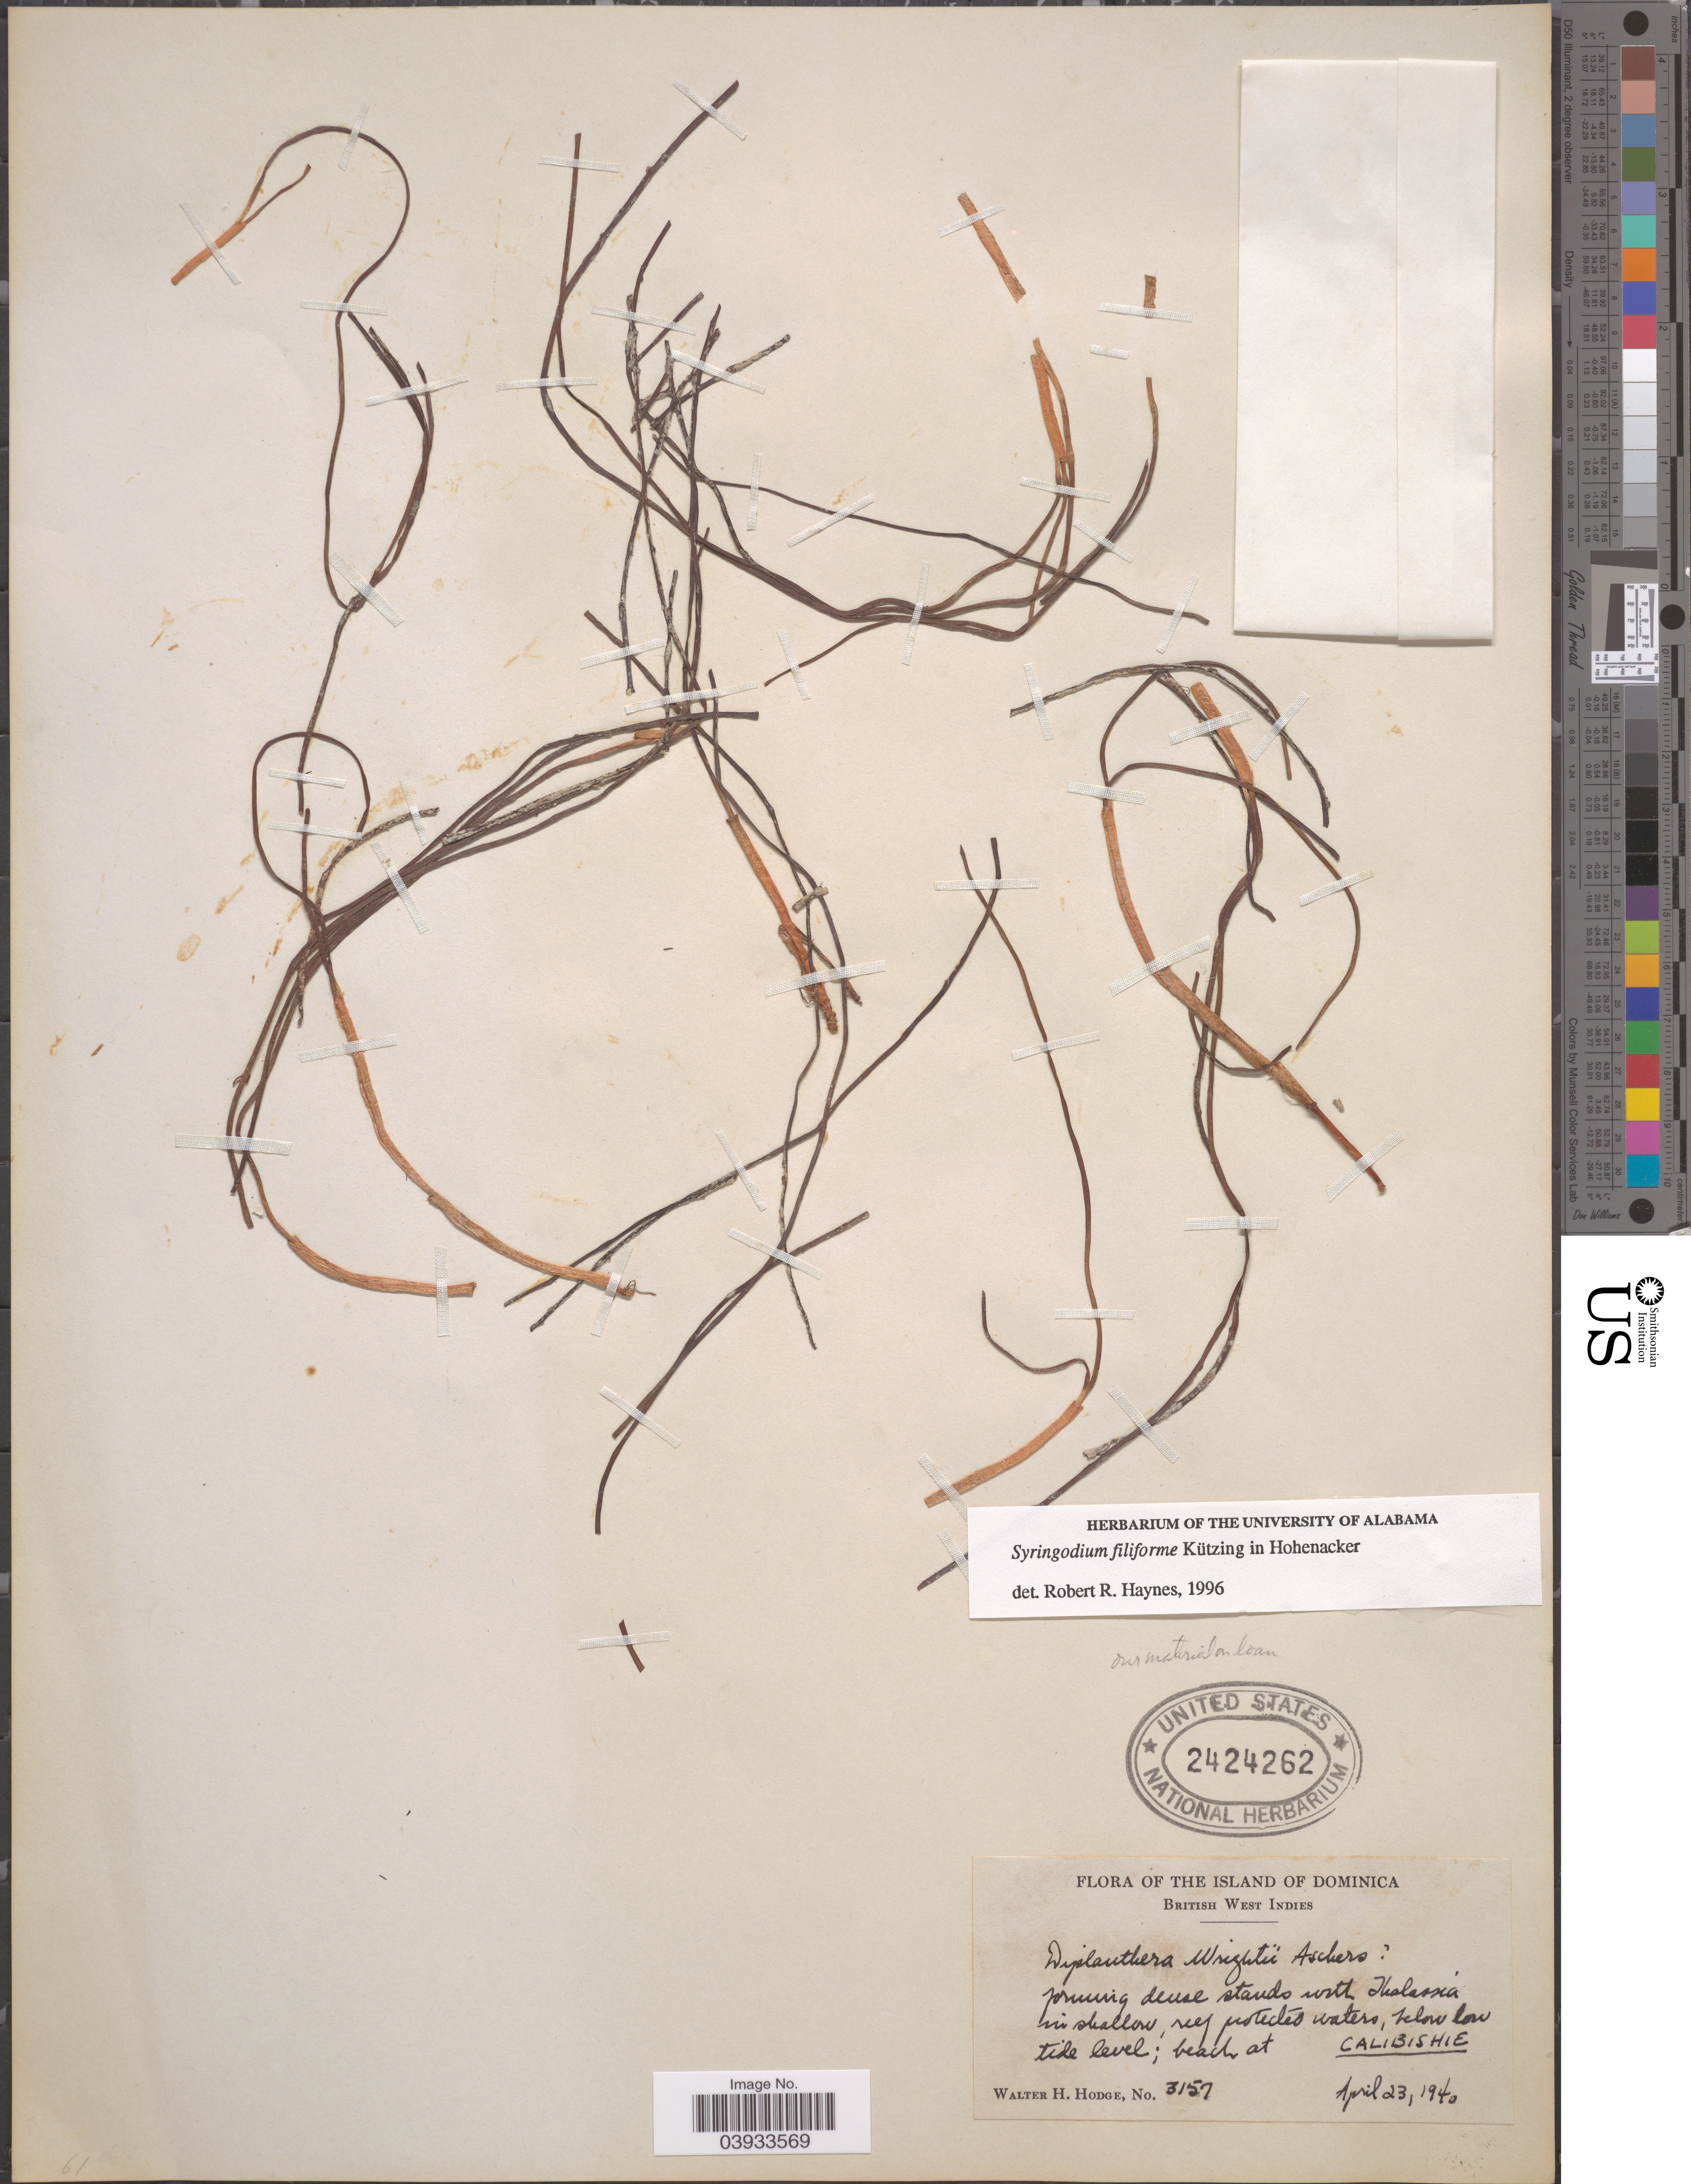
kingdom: Plantae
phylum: Tracheophyta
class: Liliopsida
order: Alismatales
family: Cymodoceaceae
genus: Syringodium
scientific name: Syringodium filiforme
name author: Kütz.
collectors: W. Hodge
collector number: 3157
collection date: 1940-04-23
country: Dominica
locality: The Island of Dominica. British West Indies. Beach at Calibishie.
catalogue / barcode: US 2424262